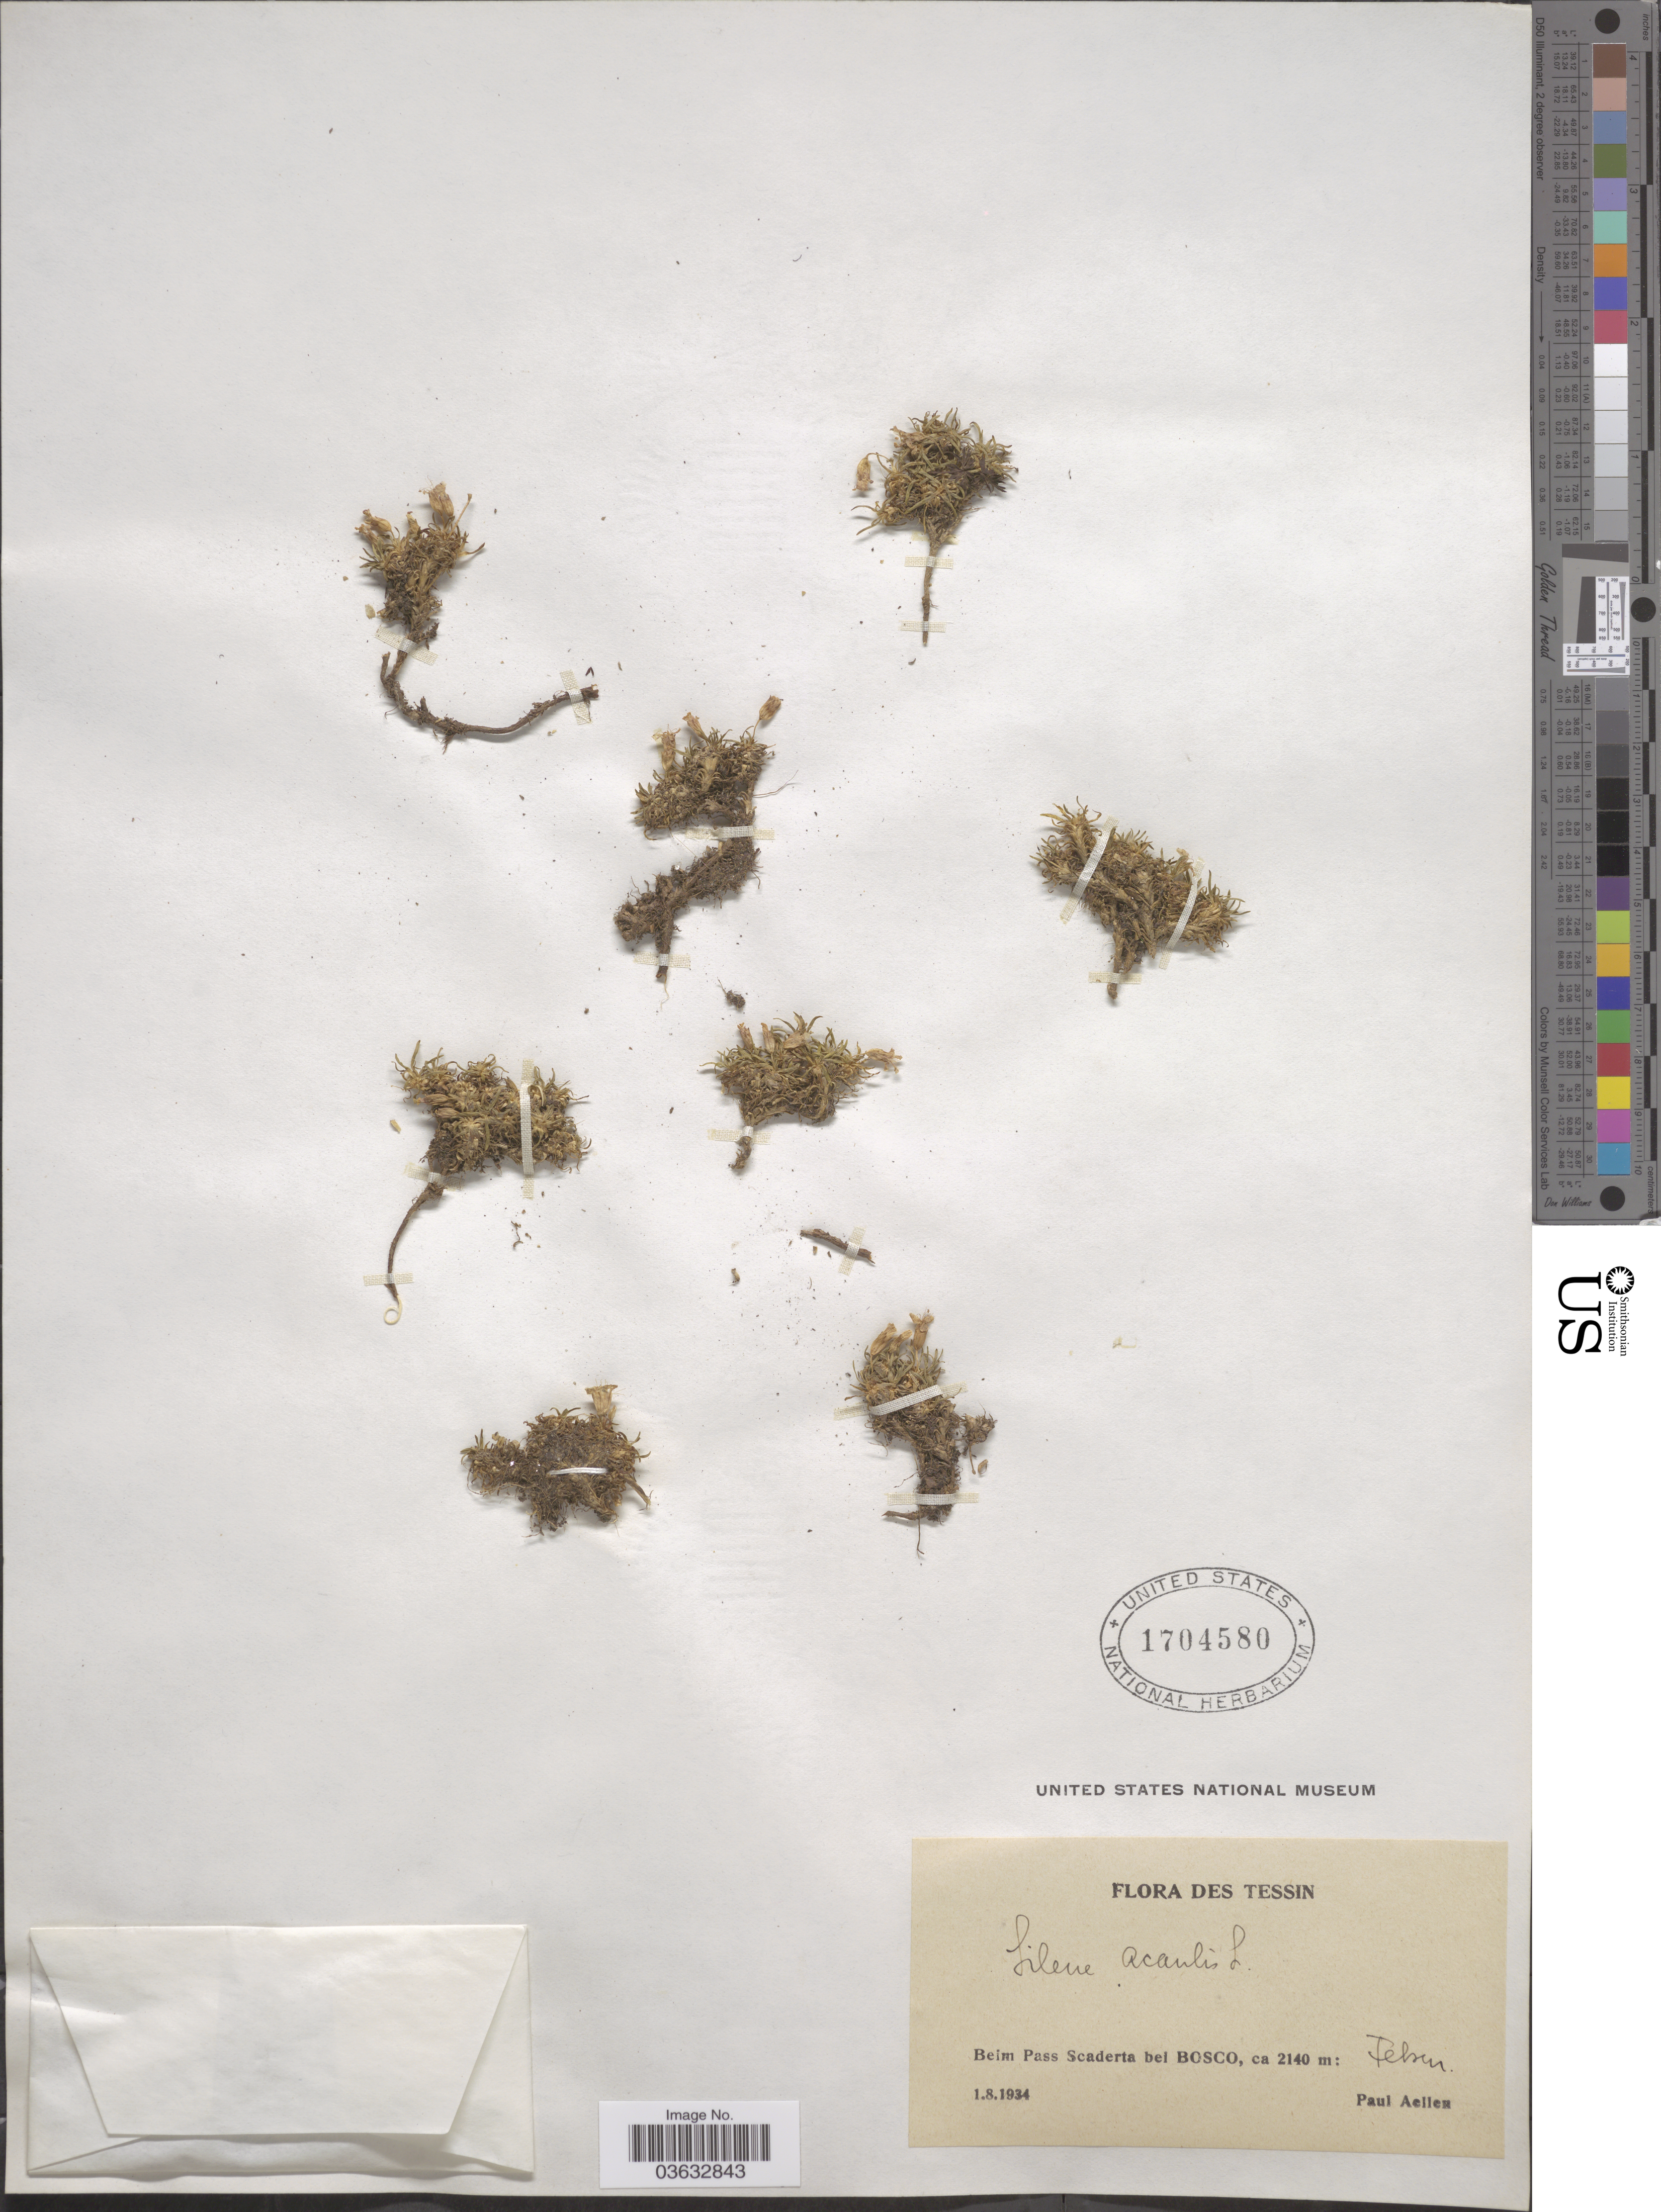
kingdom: Plantae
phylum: Tracheophyta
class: Magnoliopsida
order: Caryophyllales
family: Caryophyllaceae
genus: Silene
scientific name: Silene acaulis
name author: (L.) Jacq.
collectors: P. Aellen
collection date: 1934-08-01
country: Switzerland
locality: Tessin. Beim Pass Scaderta bei Bosco: Fehlsen.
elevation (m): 2140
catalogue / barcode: US 1704580